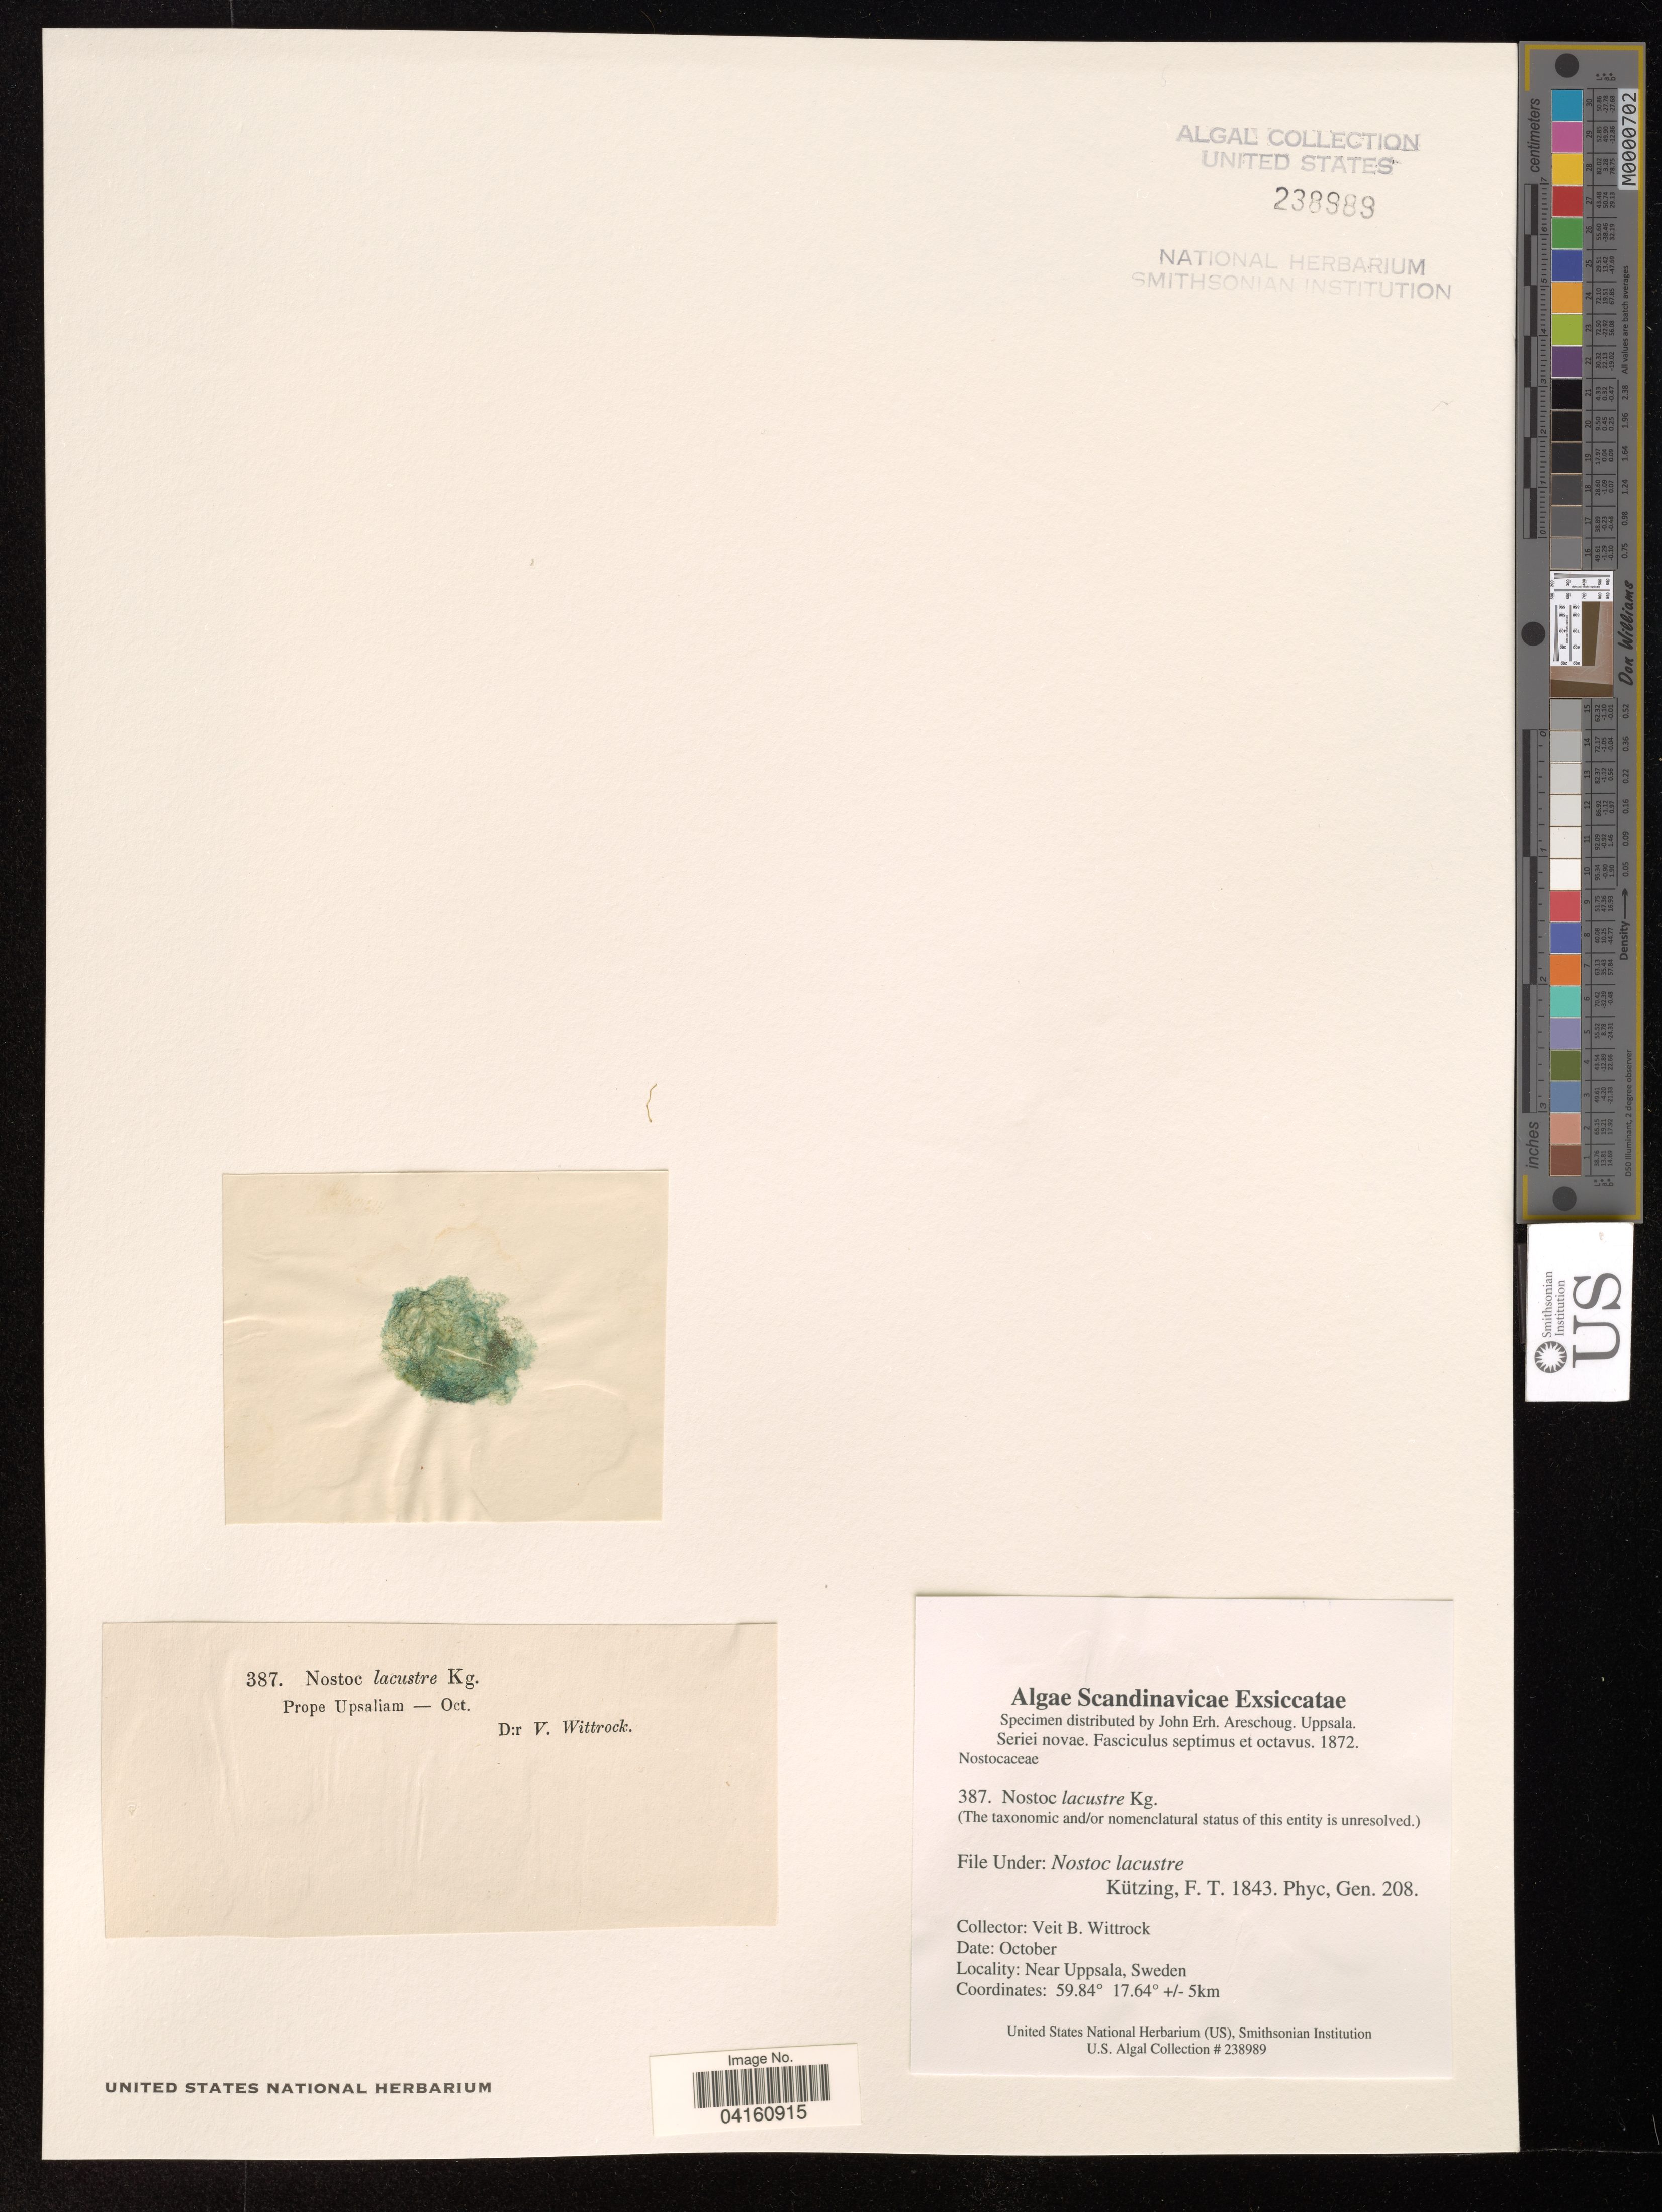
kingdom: Bacteria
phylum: Cyanobacteria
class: Cyanobacteriia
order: Cyanobacteriales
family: Nostocaceae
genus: Nostoc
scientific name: Nostoc lacustre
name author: Kütz.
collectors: V. Wittrock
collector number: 387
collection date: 1872-10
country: Sweden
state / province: Stockholm / Uppsala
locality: Near Uppsala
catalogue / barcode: US 238989